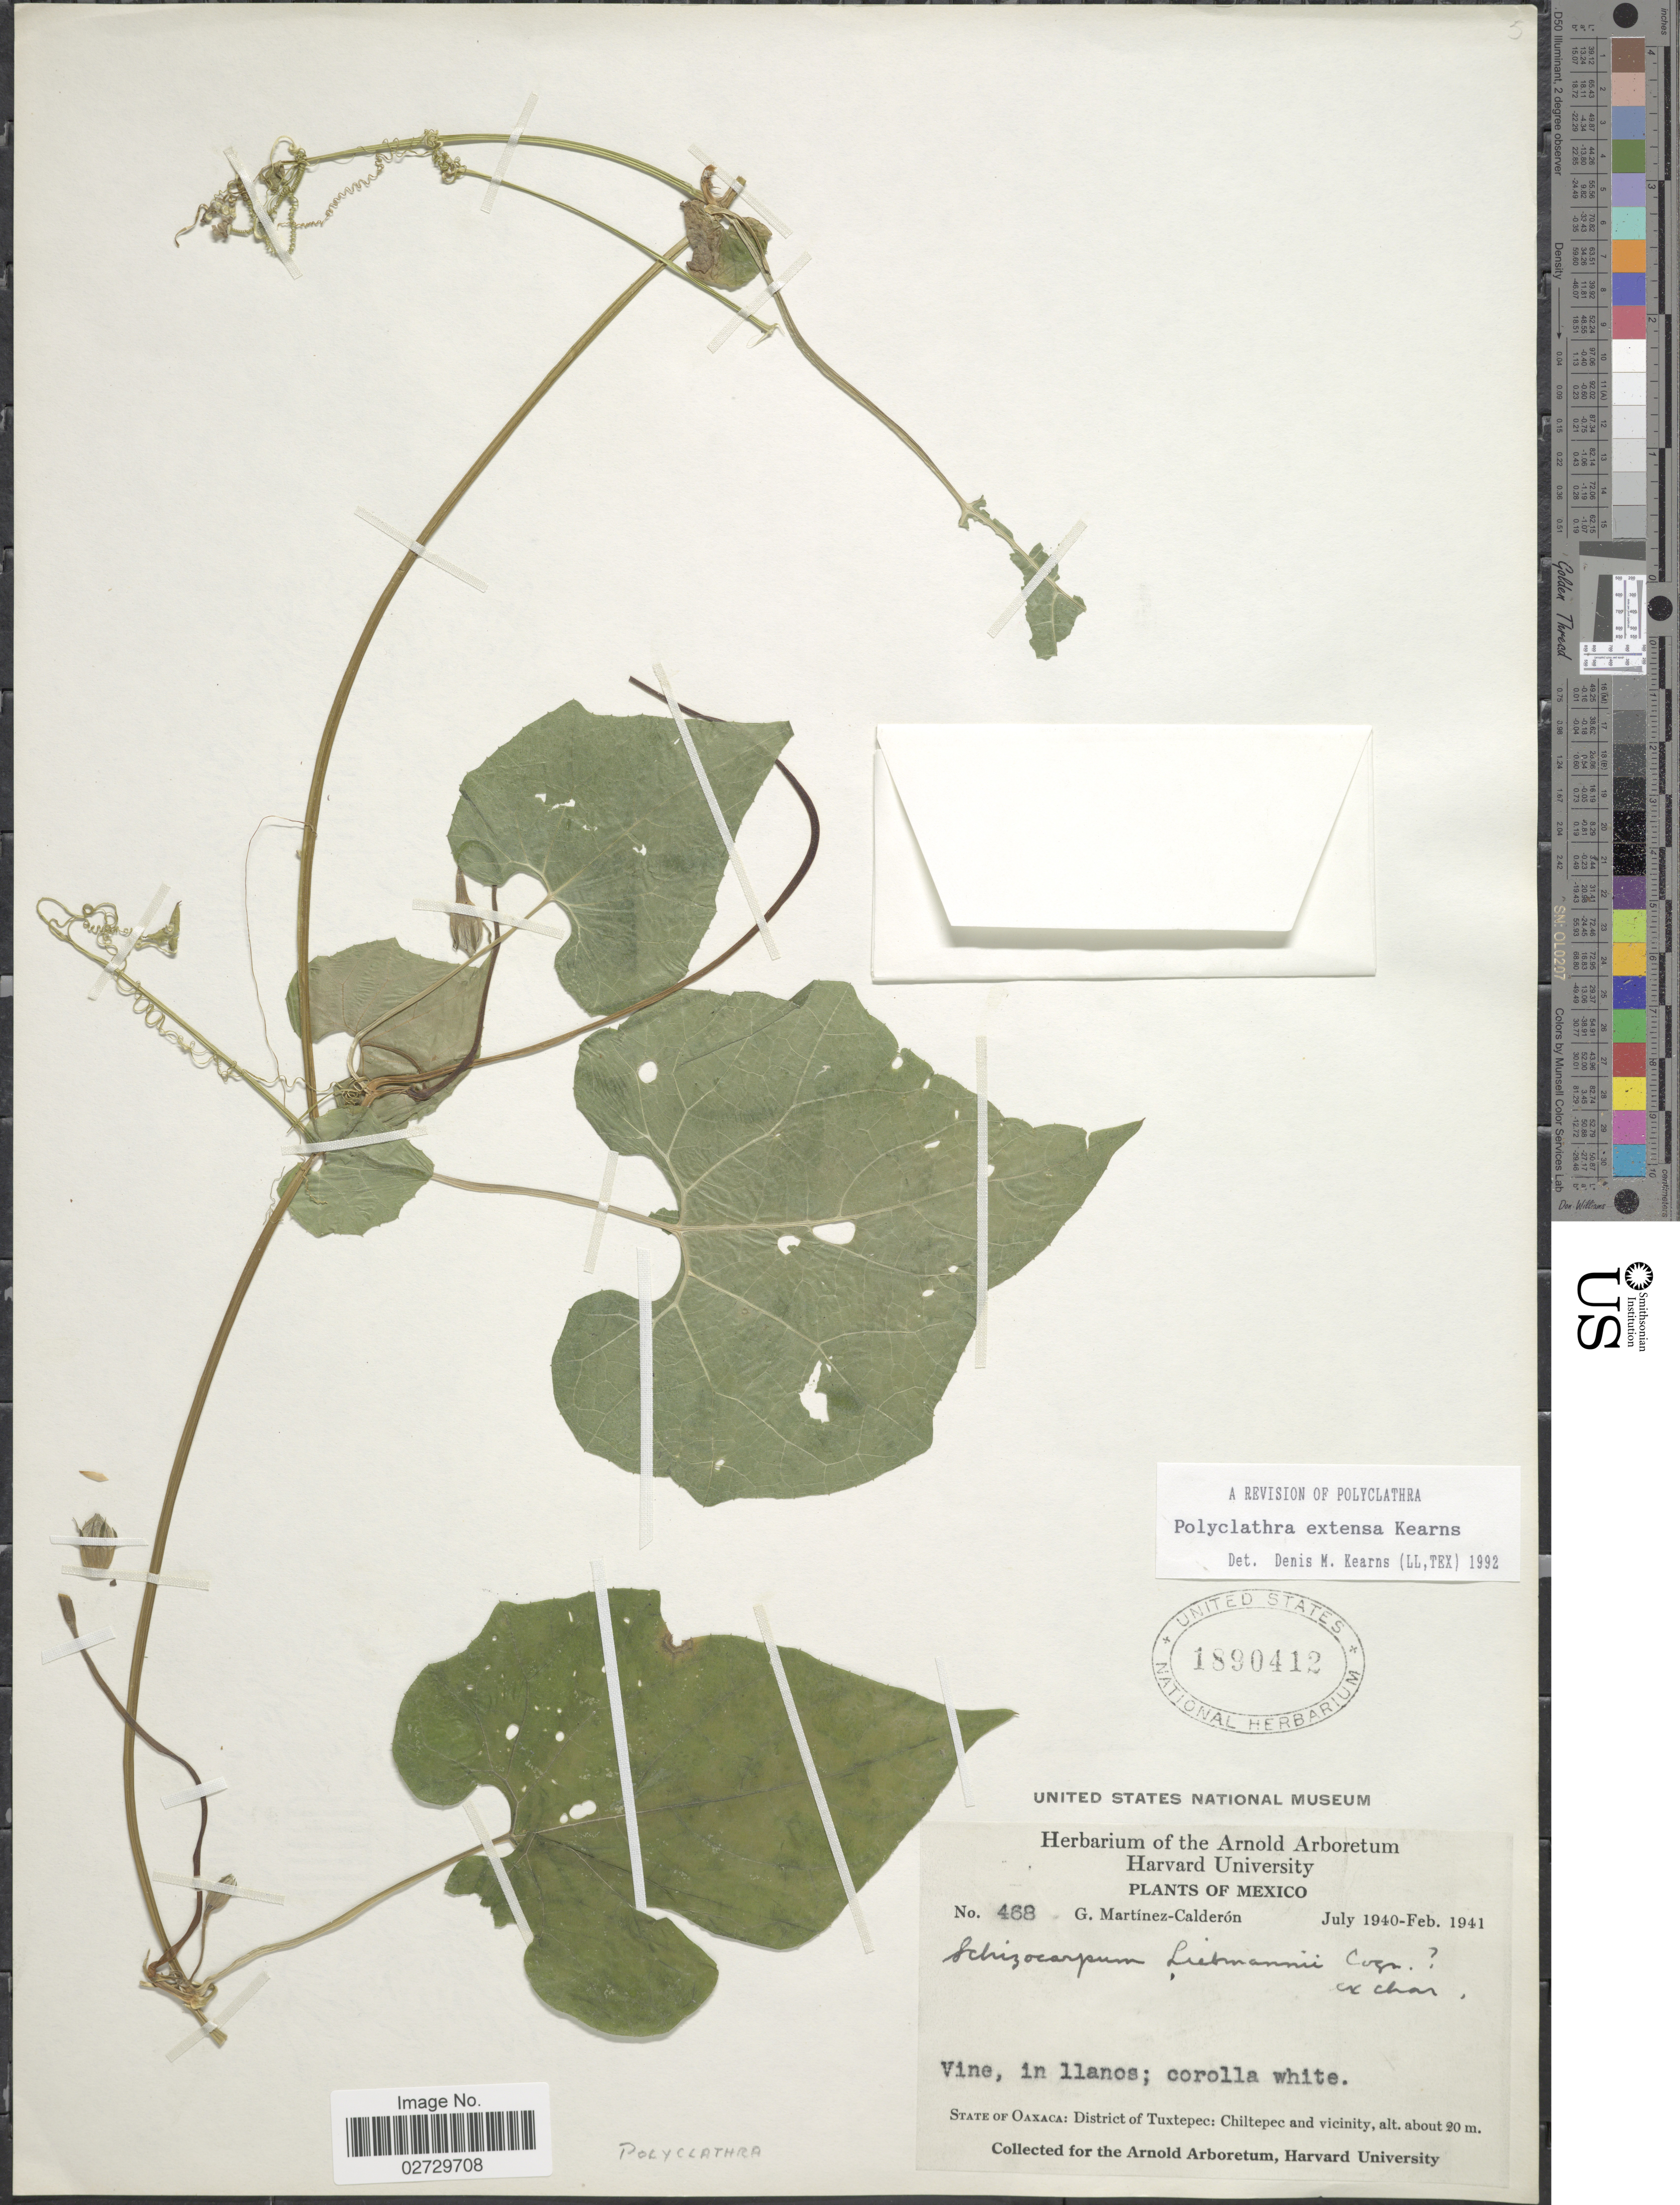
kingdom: Plantae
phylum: Tracheophyta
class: Magnoliopsida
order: Cucurbitales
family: Cucurbitaceae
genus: Polyclathra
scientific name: Polyclathra extensa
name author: Kearns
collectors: G. Martínez Calderón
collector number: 468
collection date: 1940-07/1941-02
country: Mexico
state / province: Oaxaca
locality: District of Tuxtepec: Chiltepec and vicinity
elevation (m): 20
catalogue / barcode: US 1890412